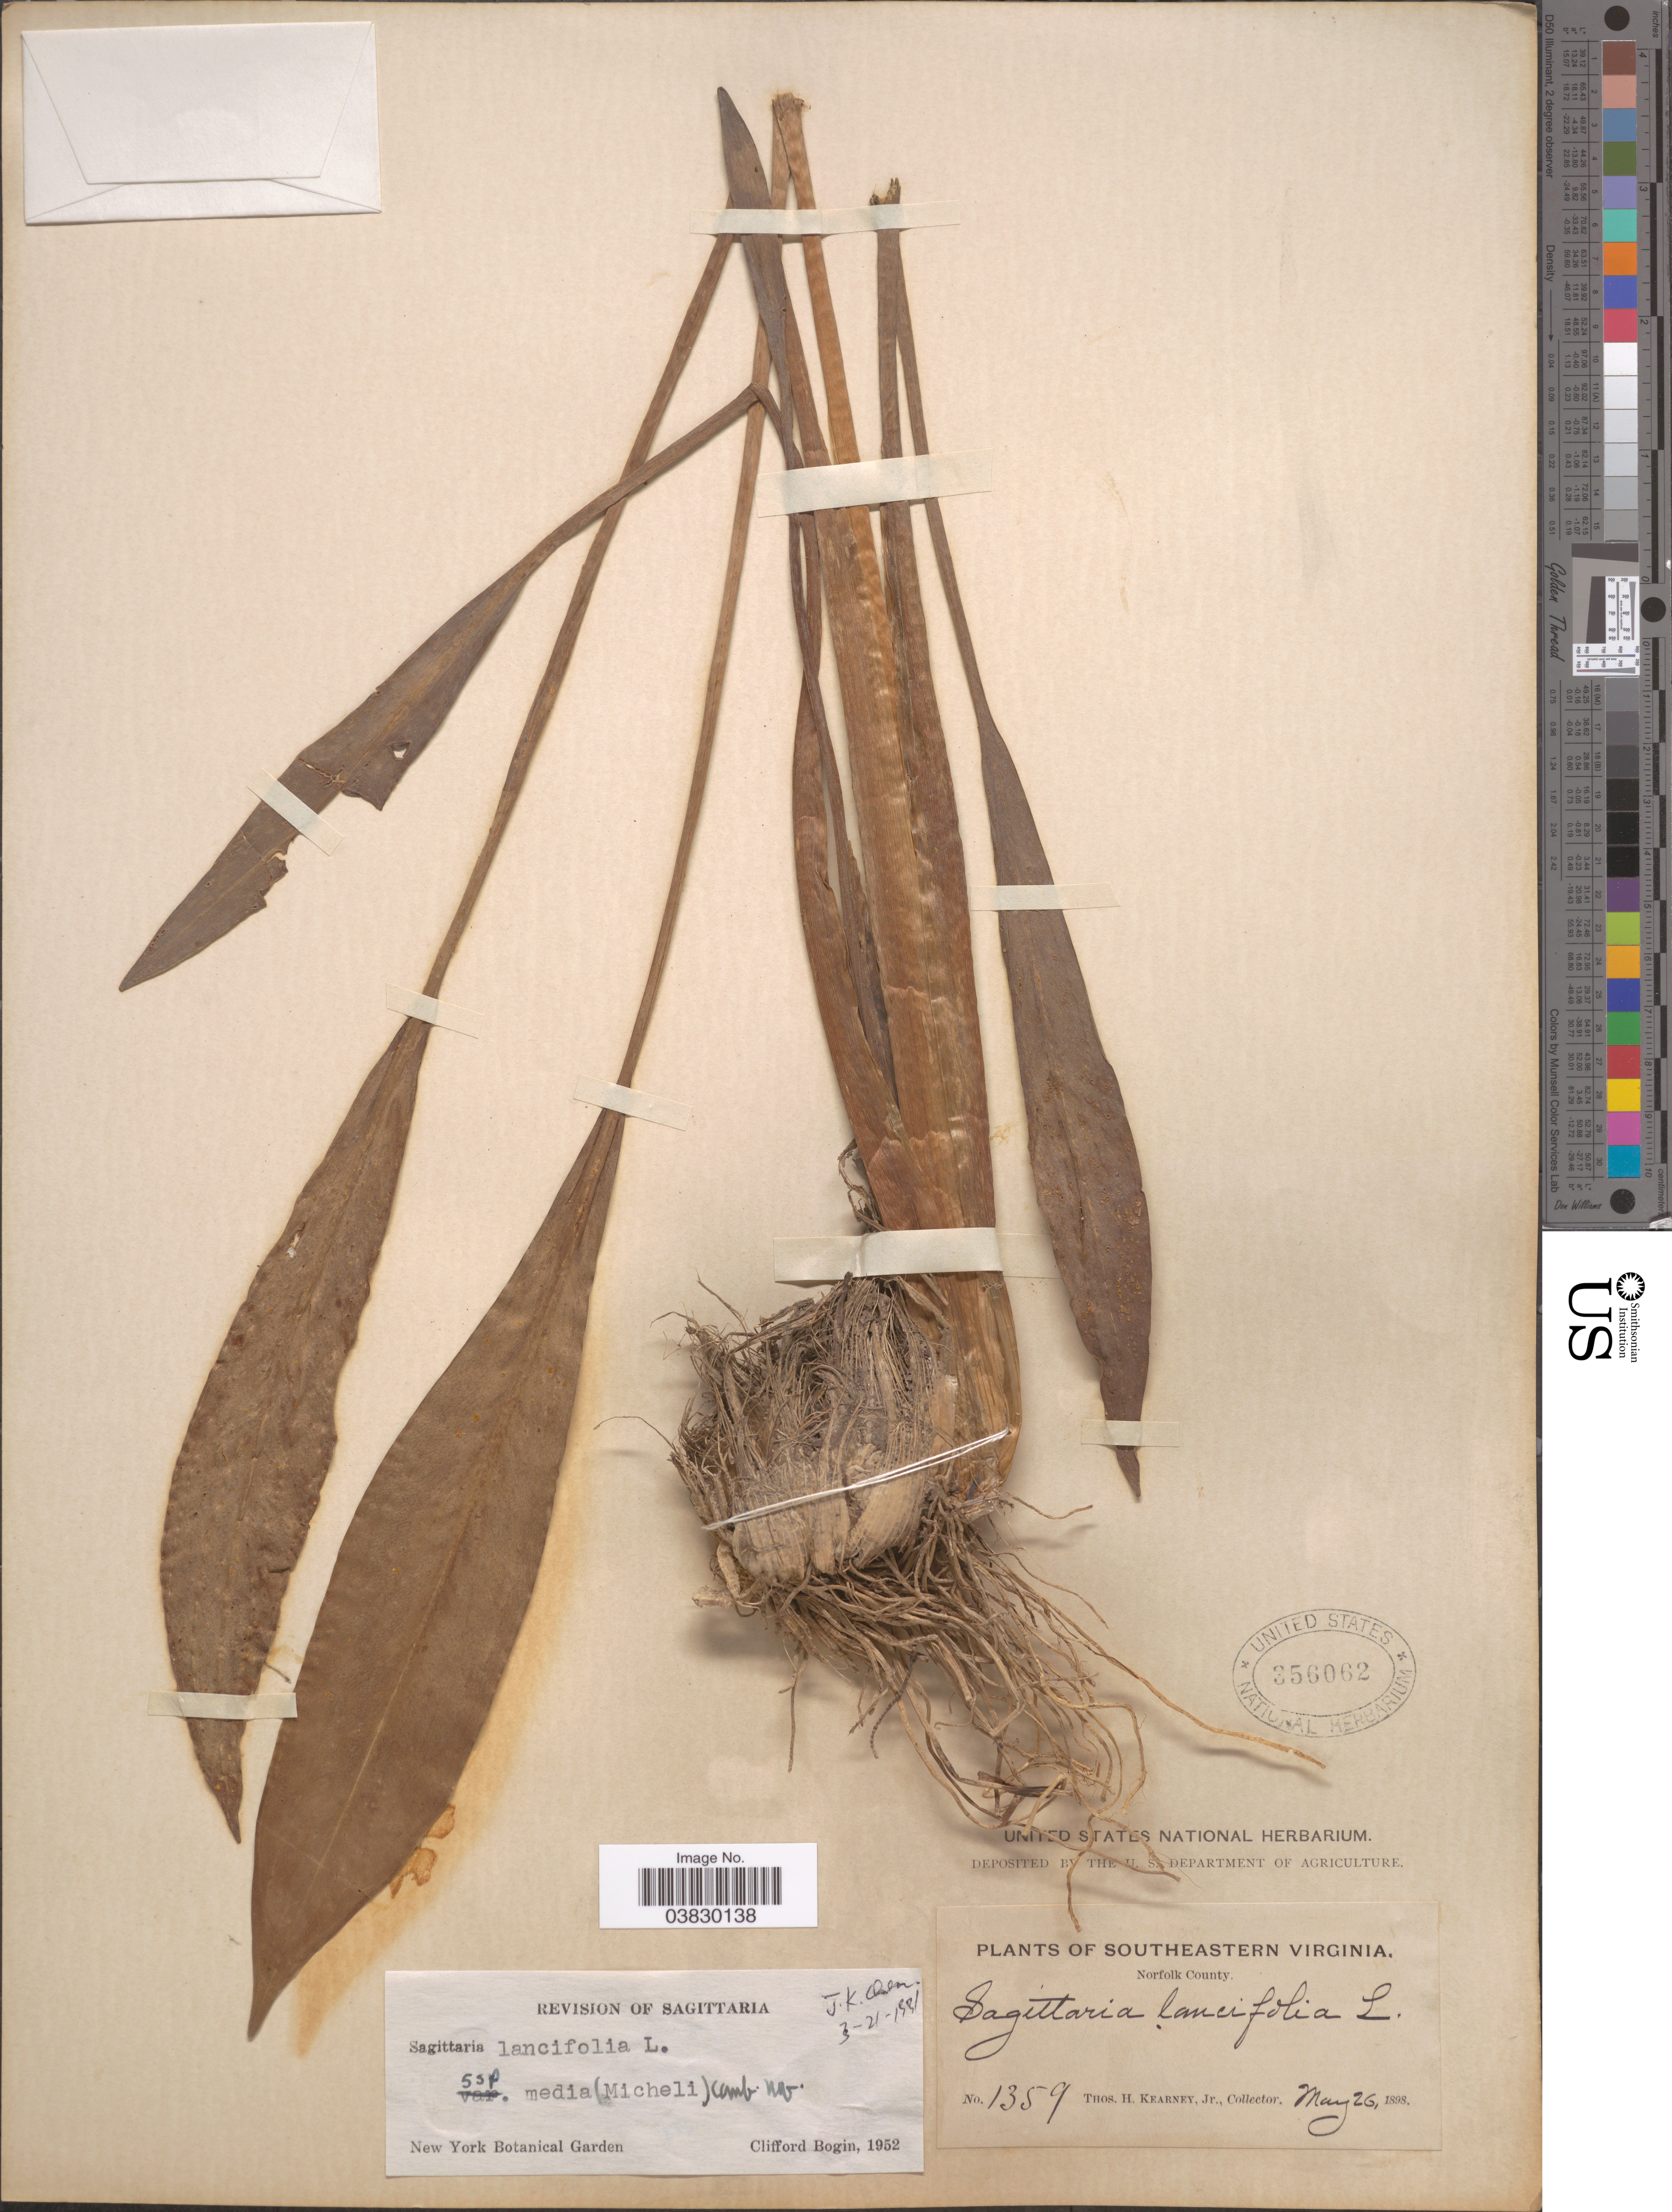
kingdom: Plantae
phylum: Tracheophyta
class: Liliopsida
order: Alismatales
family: Alismataceae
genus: Sagittaria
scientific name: Sagittaria lancifolia subsp. media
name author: (Micheli) Bogin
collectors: T. H. Kearney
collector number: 1359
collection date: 1898-05-26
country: United States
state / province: Virginia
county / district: City of Norfolk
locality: Southeastern Virginia. Norfolk County.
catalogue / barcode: US 356062